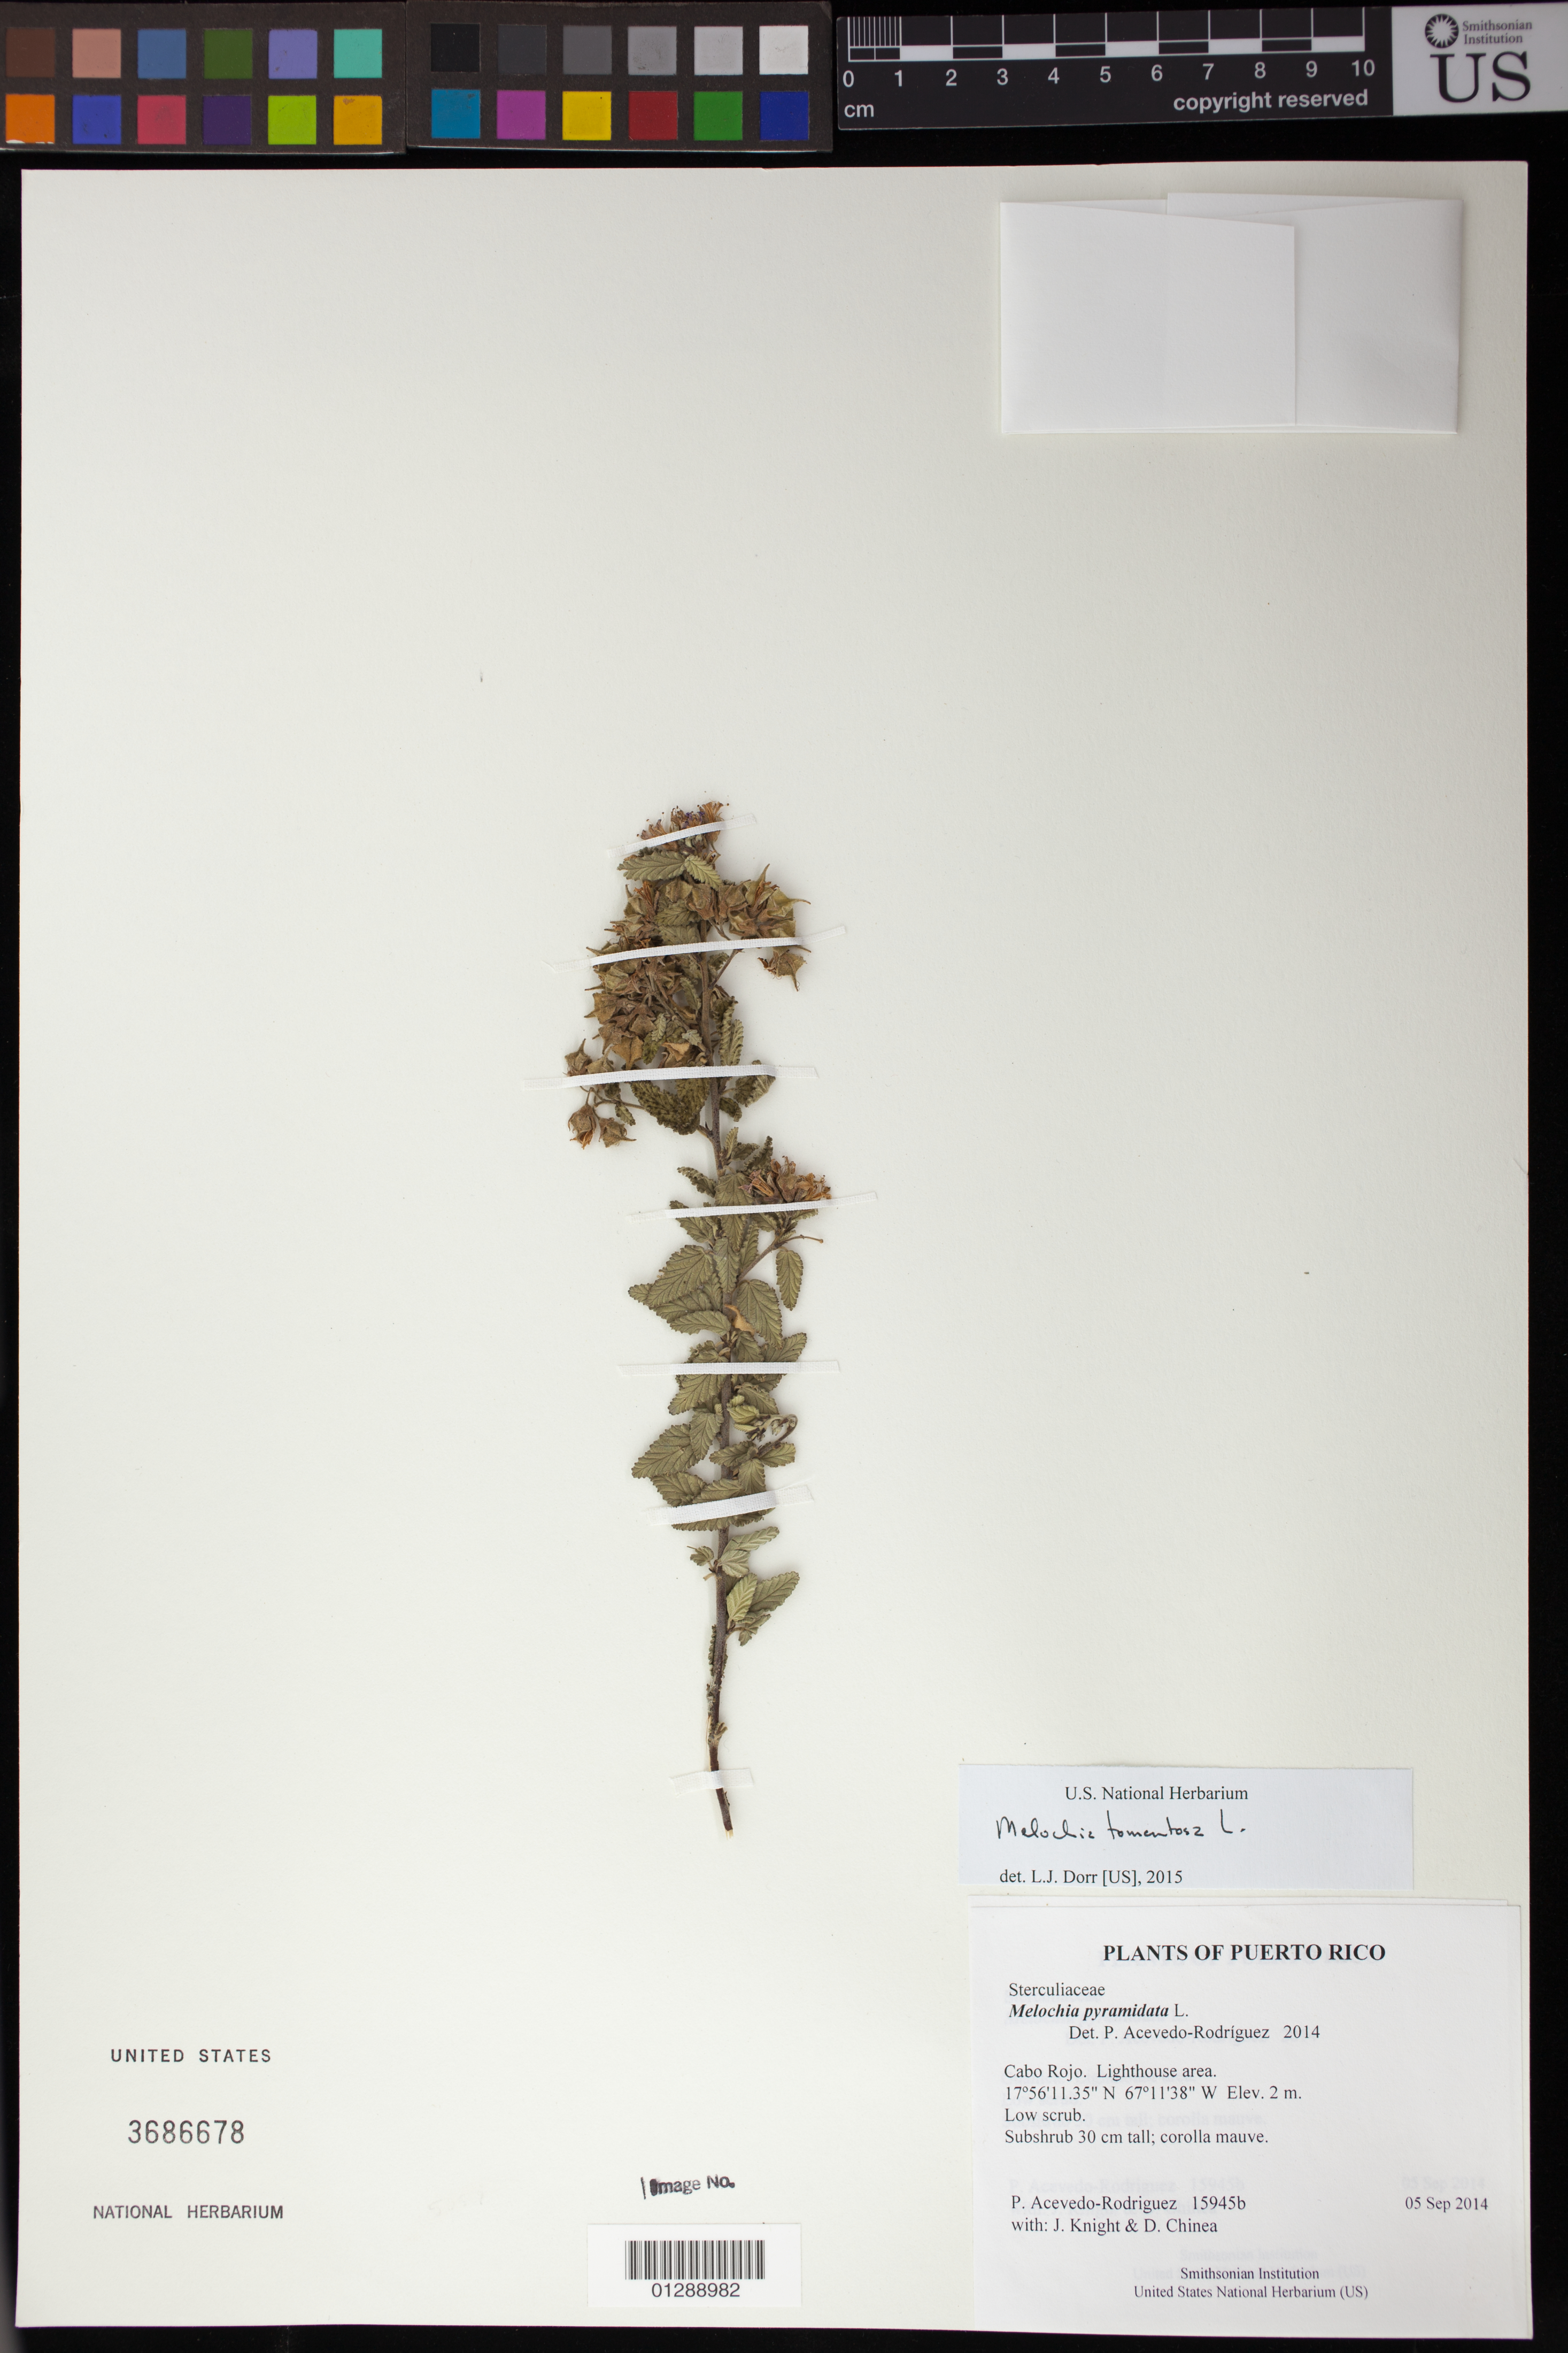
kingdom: Plantae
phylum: Tracheophyta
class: Magnoliopsida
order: Malvales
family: Malvaceae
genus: Melochia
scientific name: Melochia tomentosa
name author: L.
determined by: Dorr, L. J., (BOT), Smithsonian Institution - National Museum of Natural History (UNITED STATES)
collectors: P. Acevedo-Rodr., J. Knight & D. Chinea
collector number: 15945b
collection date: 2014-09-05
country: Puerto Rico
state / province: Cabo Rojo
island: Puerto Rico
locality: Lighthouse area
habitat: Low scrub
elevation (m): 2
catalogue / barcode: US 3686678